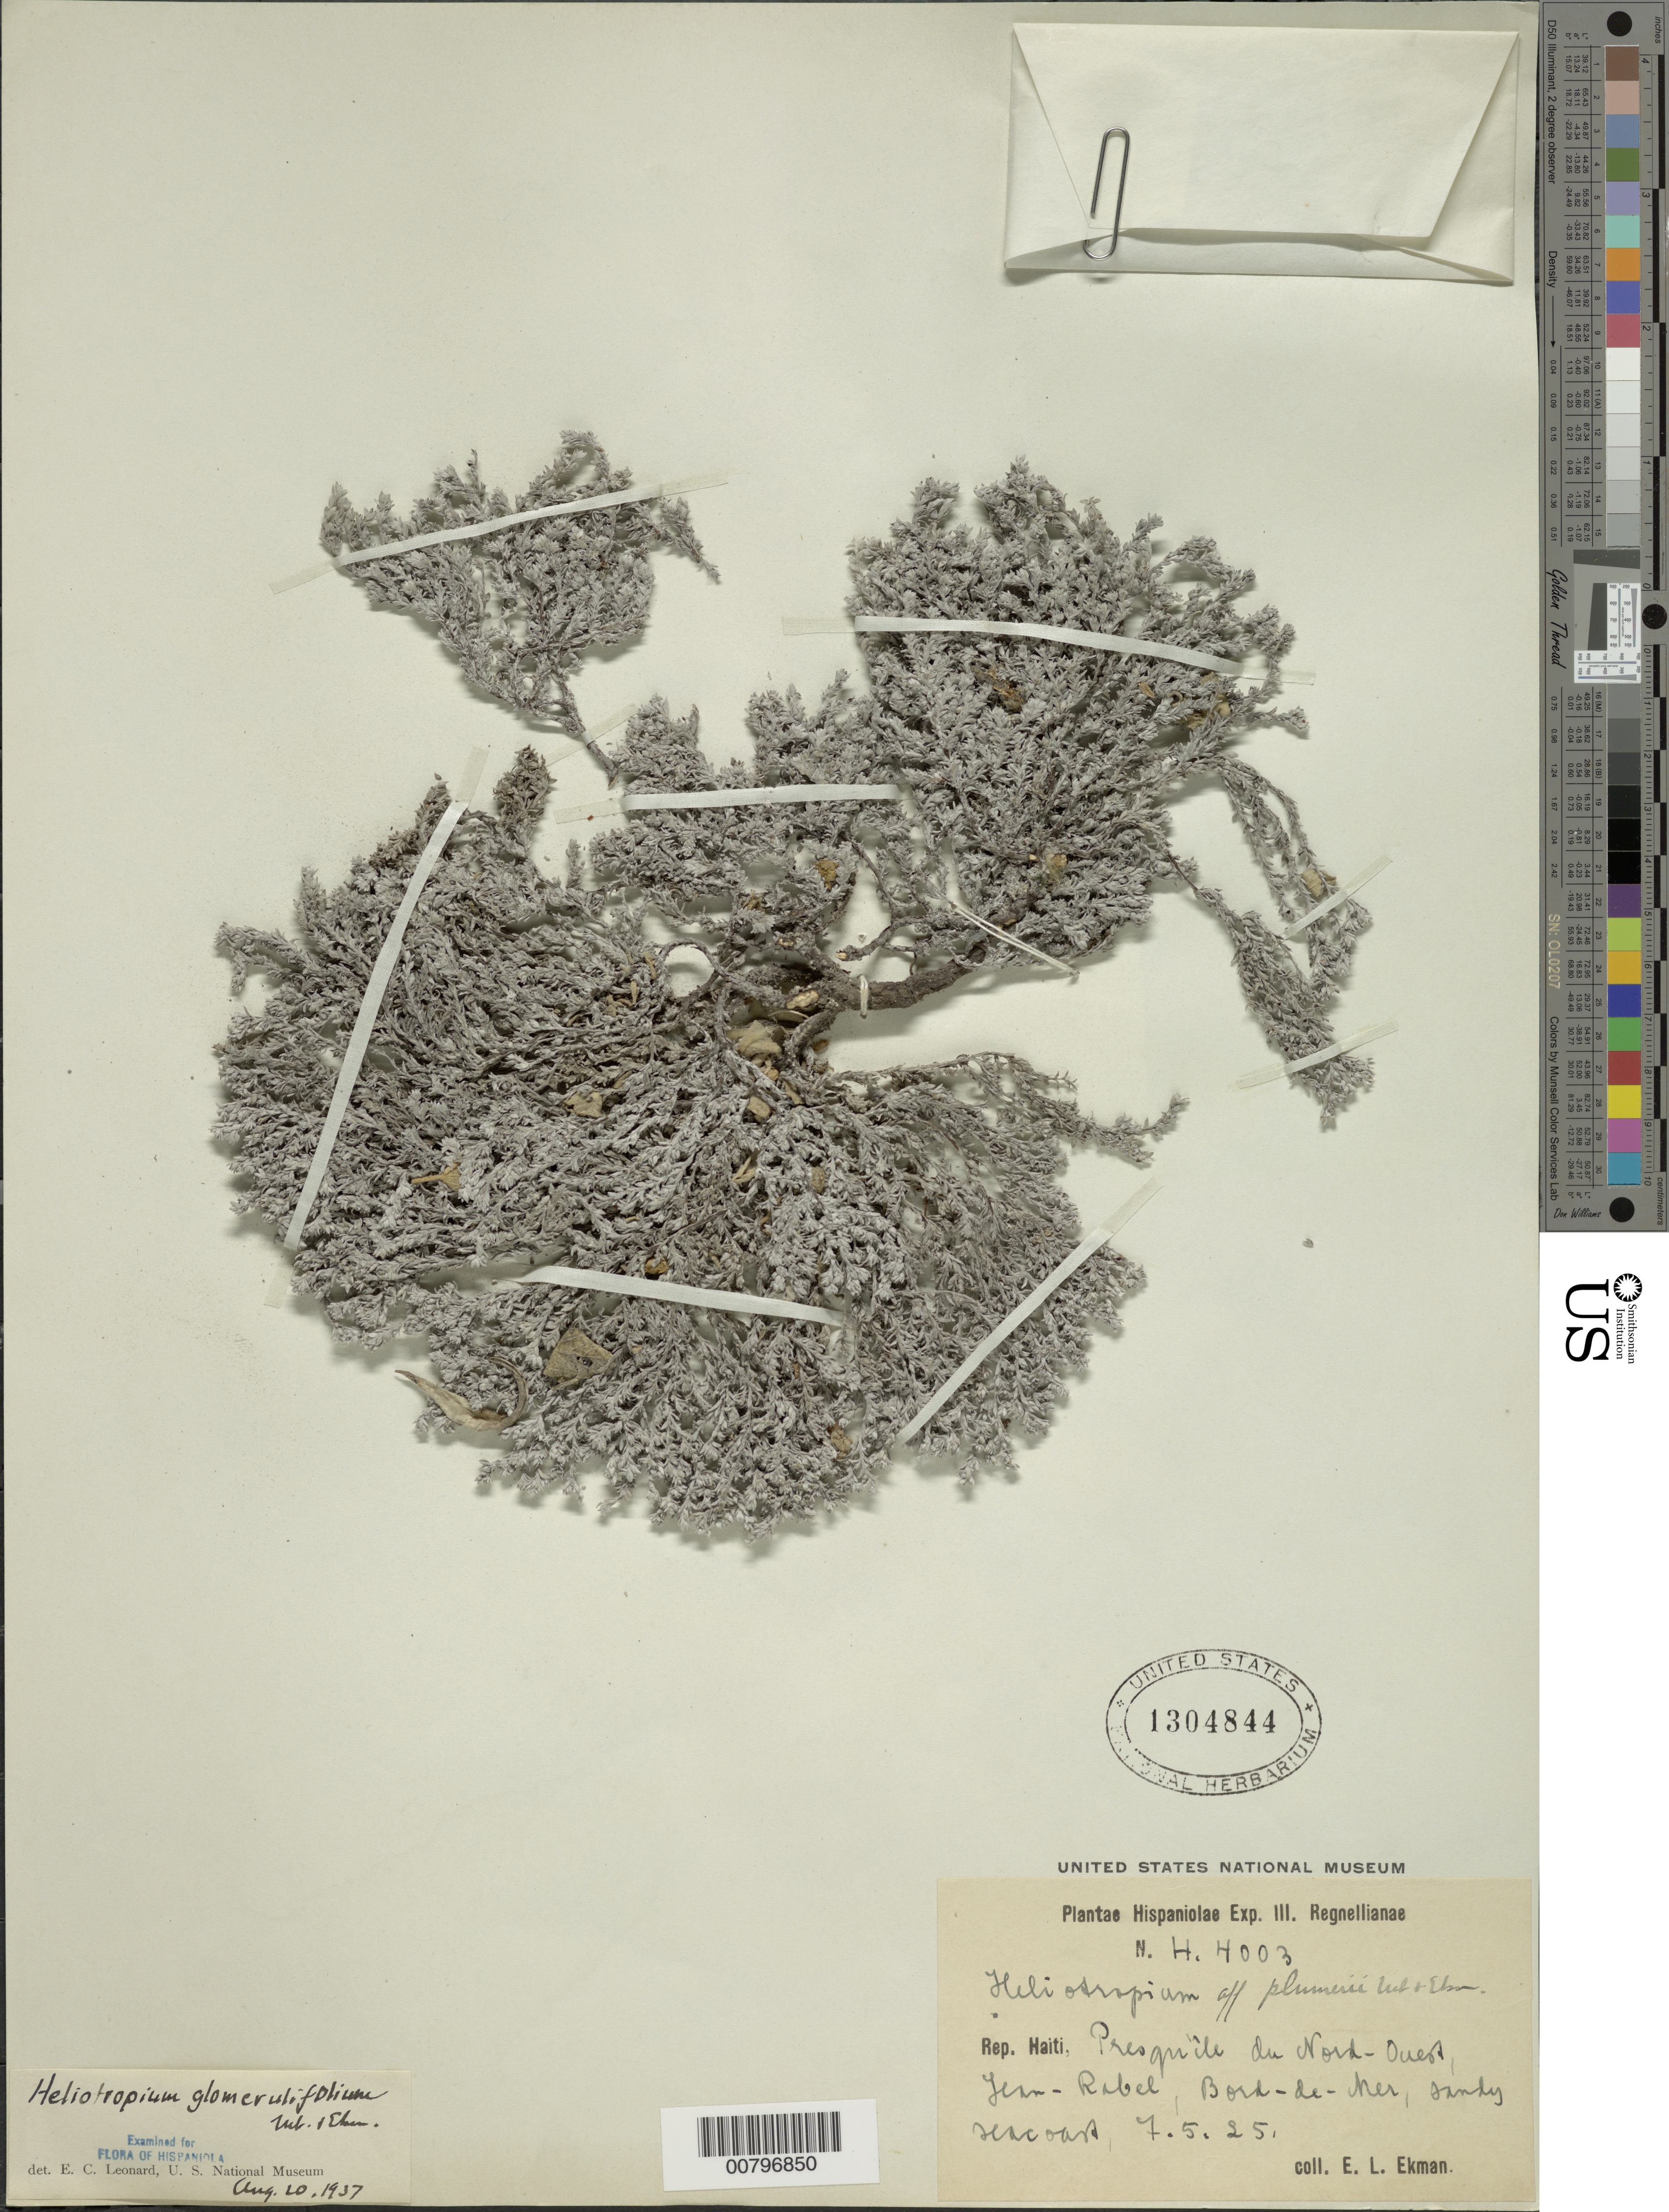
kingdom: Plantae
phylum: Tracheophyta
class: Magnoliopsida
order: Boraginales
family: Heliotropiaceae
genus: Heliotropium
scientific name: Heliotropium glomerulifolium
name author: Urb. & Ekman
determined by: Leonard, Emery C., (US)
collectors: E. L. Ekman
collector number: H 4003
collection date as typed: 07 May 1925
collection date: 1925-05-07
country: Haiti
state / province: Nord-Ouest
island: Hispaniola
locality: Vicinity of Jean Rabel, Bord-de-Mer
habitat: Sandy seacoast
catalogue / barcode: US 1304844